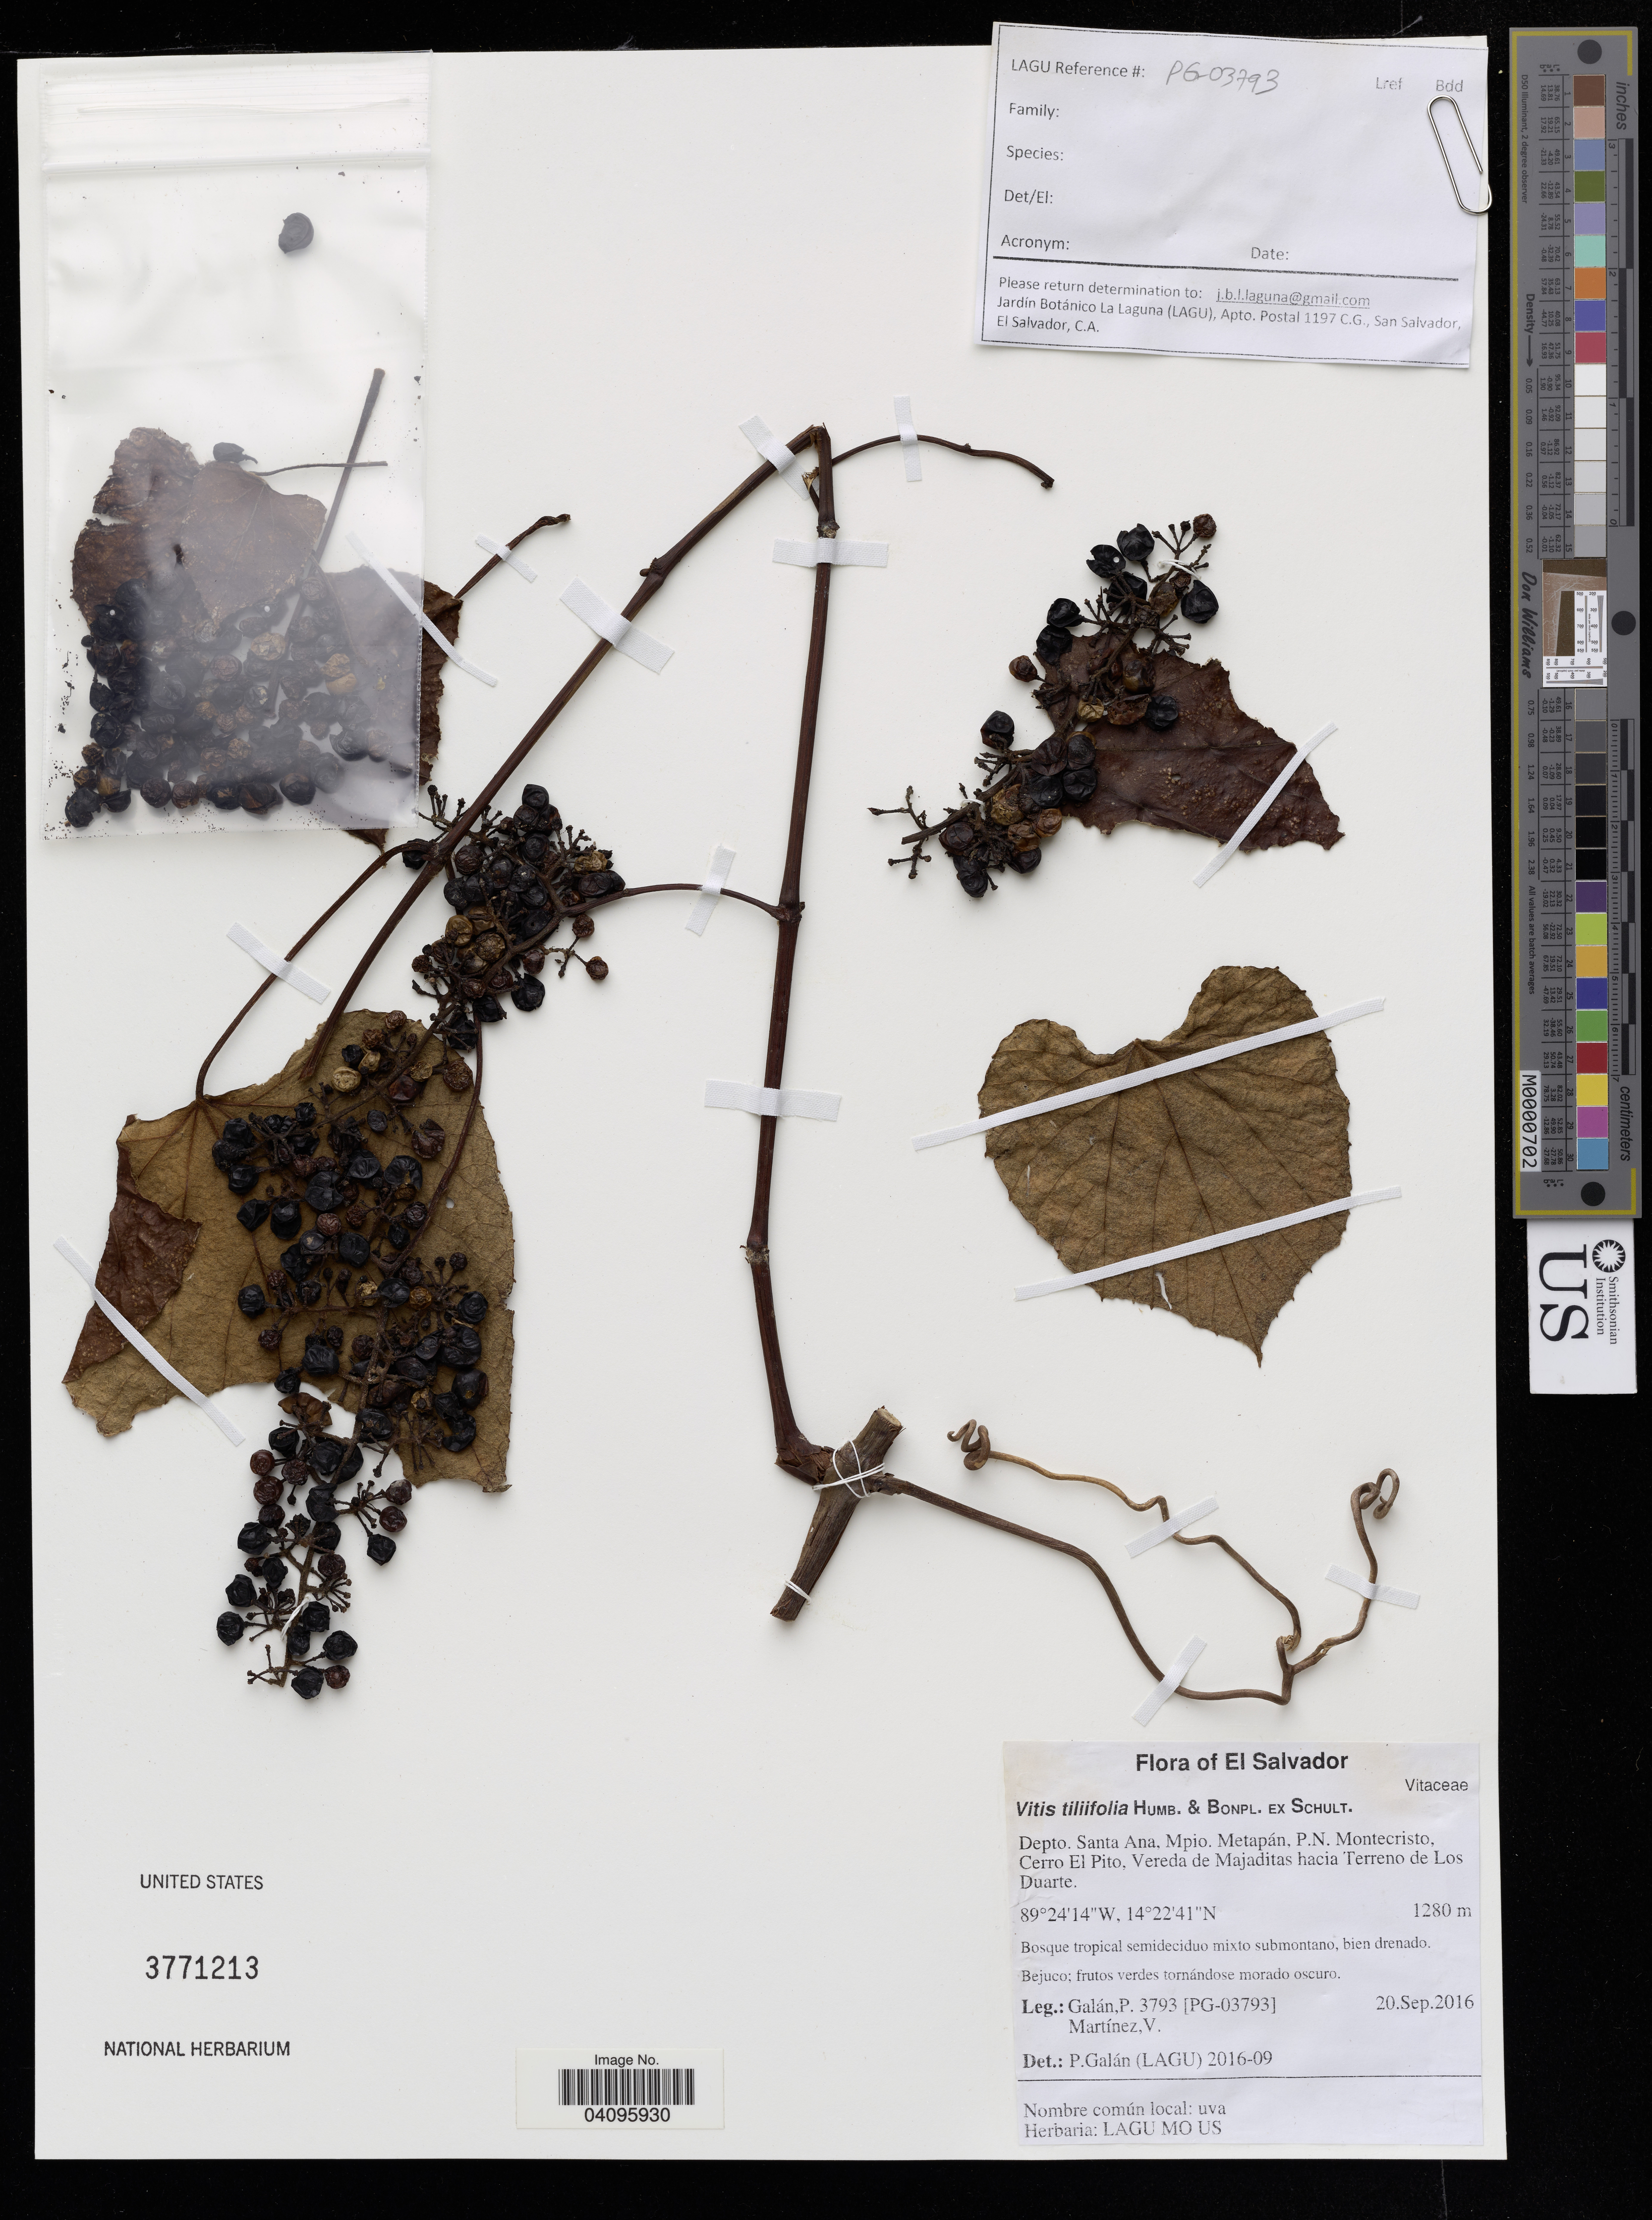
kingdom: Plantae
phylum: Tracheophyta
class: Magnoliopsida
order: Vitales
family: Vitaceae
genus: Vitis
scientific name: Vitis tiliifolia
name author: Humb. & Bonpl. ex Schult.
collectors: P. Galan & V. Martinez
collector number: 3793/PG-03793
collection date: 2016-09-20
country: El Salvador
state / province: Santa Ana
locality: Mpio. Metapán, P.N. Montecristo, Cerro El Pito, Vereda de Majaditas hacia Terreno de Los Duarte.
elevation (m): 1280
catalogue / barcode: US 3771213